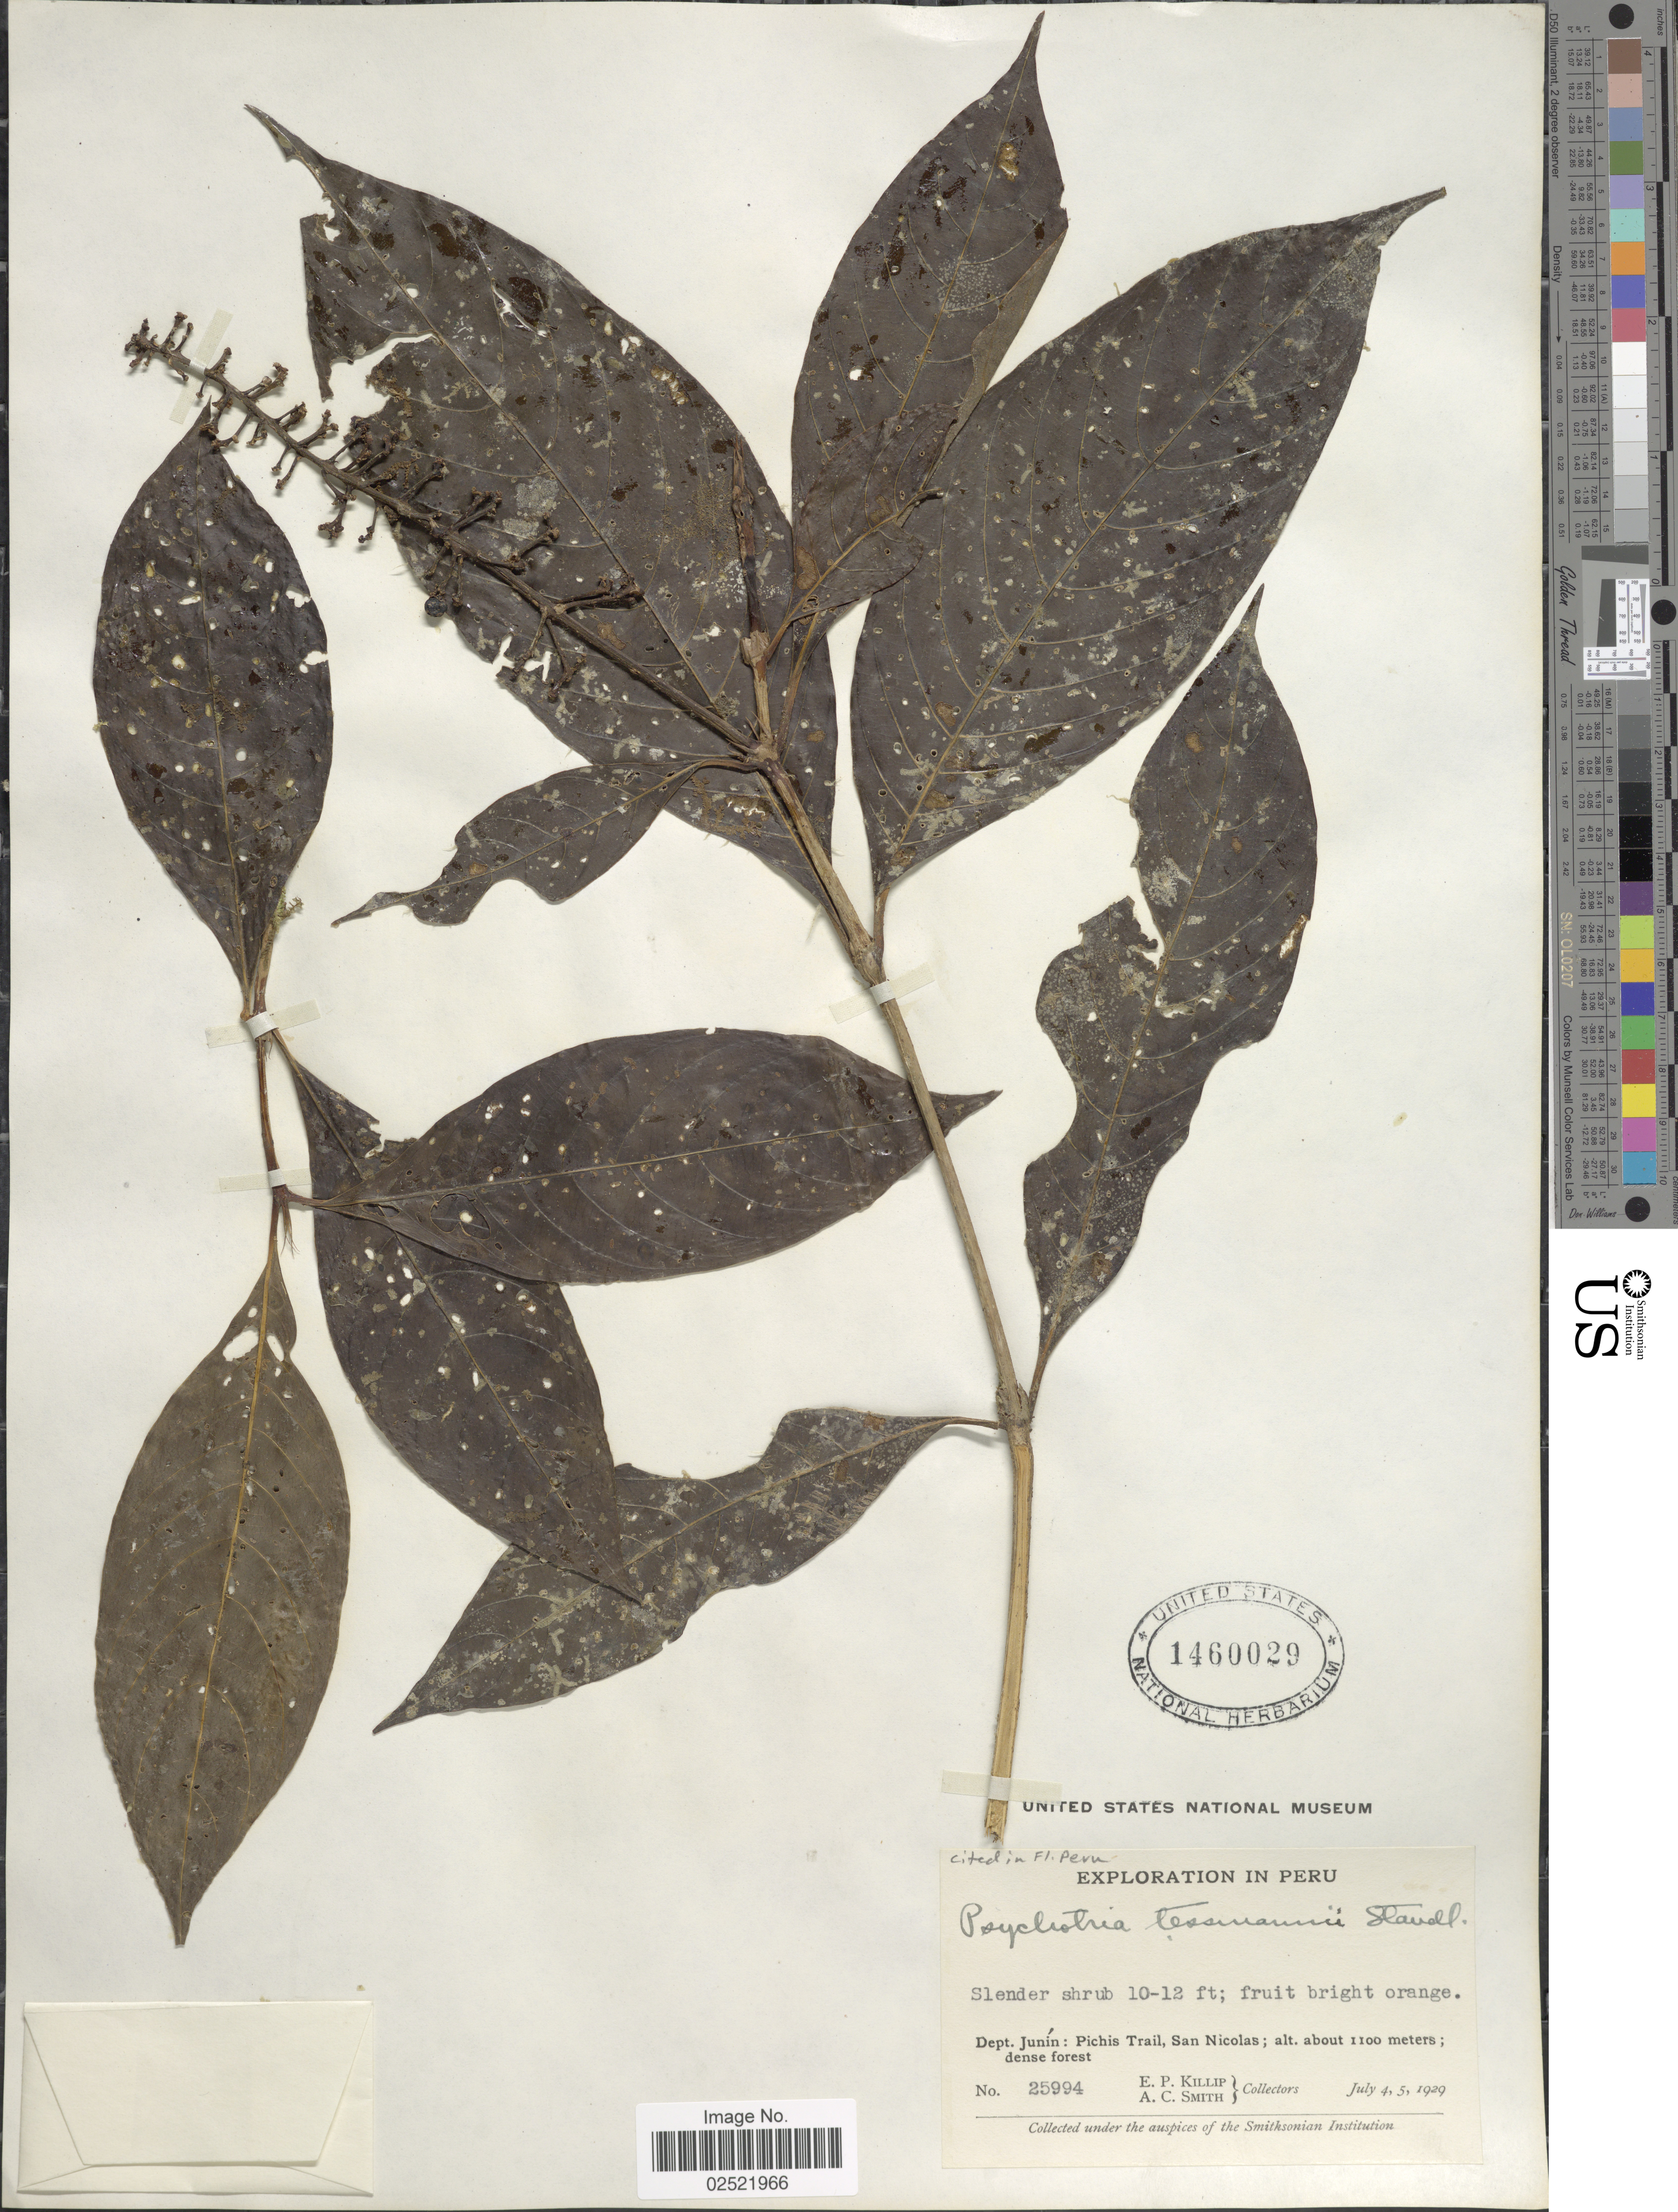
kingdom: Plantae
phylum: Tracheophyta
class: Magnoliopsida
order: Gentianales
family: Rubiaceae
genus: Psychotria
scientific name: Psychotria tessmannii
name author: Standl.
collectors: E. P. Killip & A. C. Smith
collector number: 25994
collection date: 1929-07-04/1929-07-05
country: Peru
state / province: Junín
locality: Pichis Trail, San Nicolas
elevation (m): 1100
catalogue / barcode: US 1460029